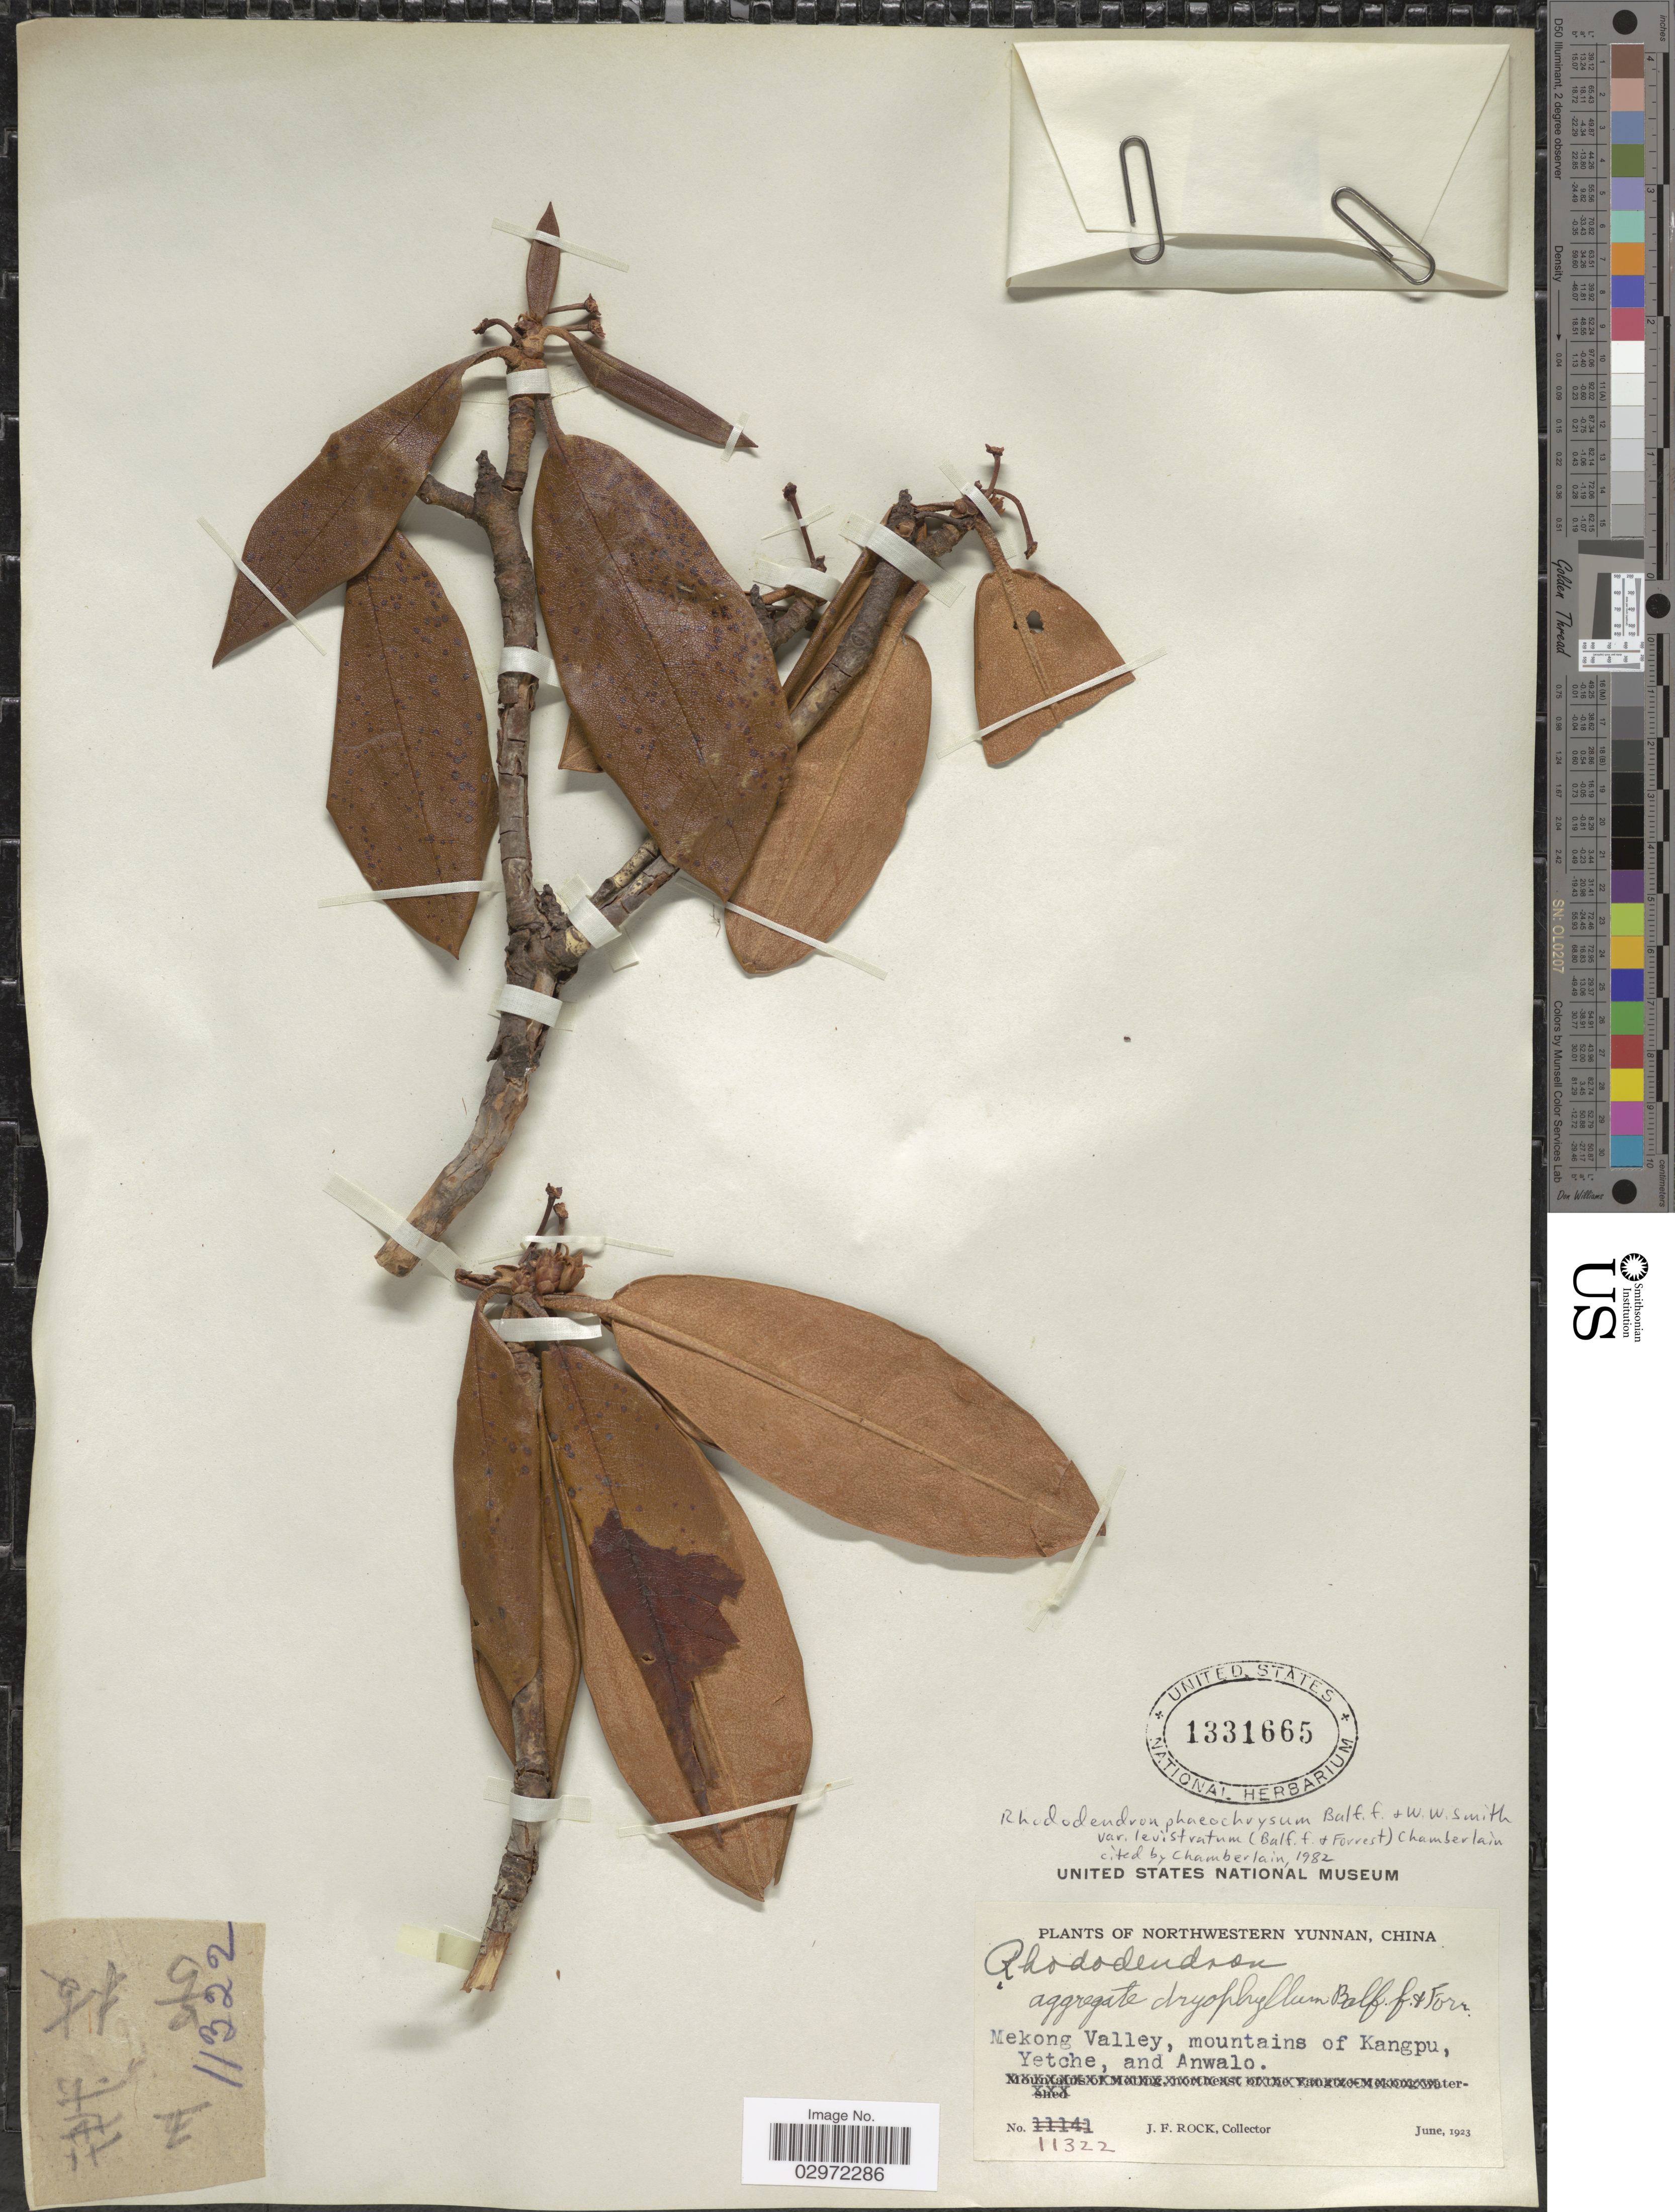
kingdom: Plantae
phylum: Tracheophyta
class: Magnoliopsida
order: Ericales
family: Ericaceae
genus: Rhododendron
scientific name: Rhododendron phaeochrysum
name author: Balf. f. & W.W. Sm.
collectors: J. Rock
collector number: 11322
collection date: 1923-06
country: China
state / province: Yunnan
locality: Northwestern Yunnan, Mekong Valley, mountains of Kangpu, Yetche, and Anwalo.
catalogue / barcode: US 1331665